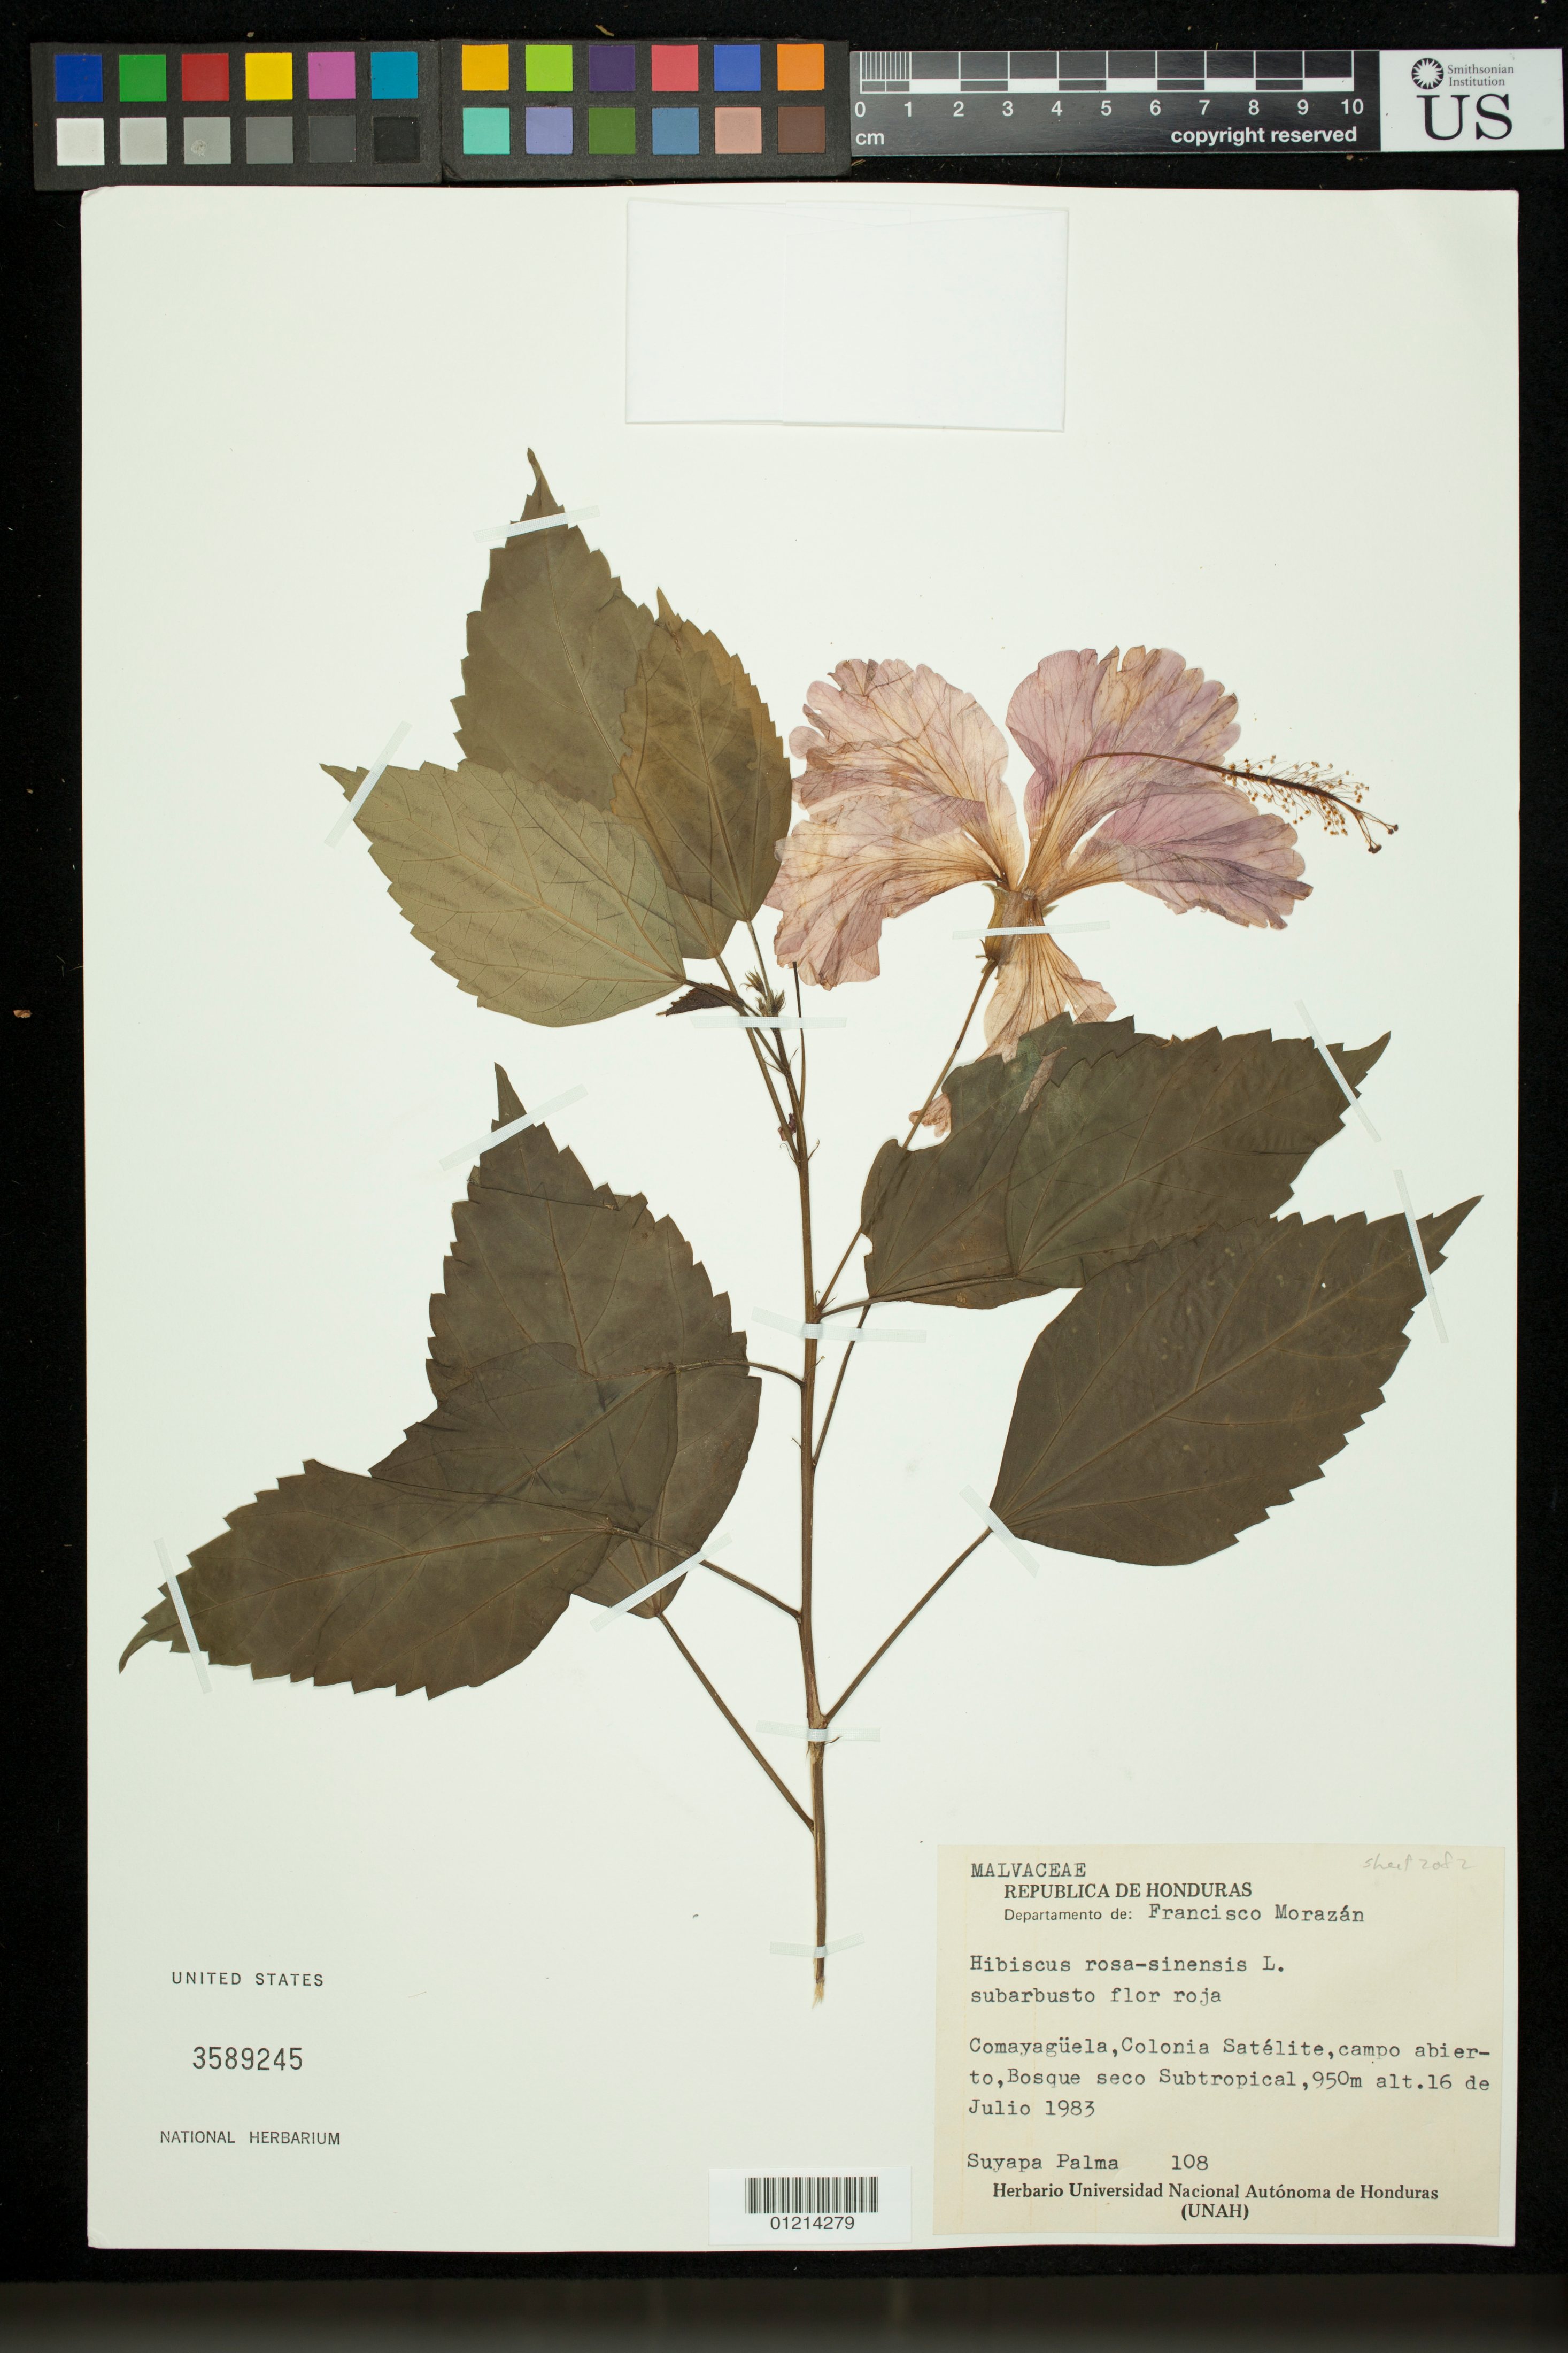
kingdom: Plantae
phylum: Tracheophyta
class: Magnoliopsida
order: Malvales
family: Malvaceae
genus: Hibiscus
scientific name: Hibiscus rosa-sinensis var. rosa-sinensis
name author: L.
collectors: S. Palma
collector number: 108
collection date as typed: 7/16/1983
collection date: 1983-07-16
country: Honduras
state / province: Fco. Morazán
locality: Comayagüela, Colonia Satélite, campo abierto, Bosque seco Subtropical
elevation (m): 950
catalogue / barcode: US 3589245